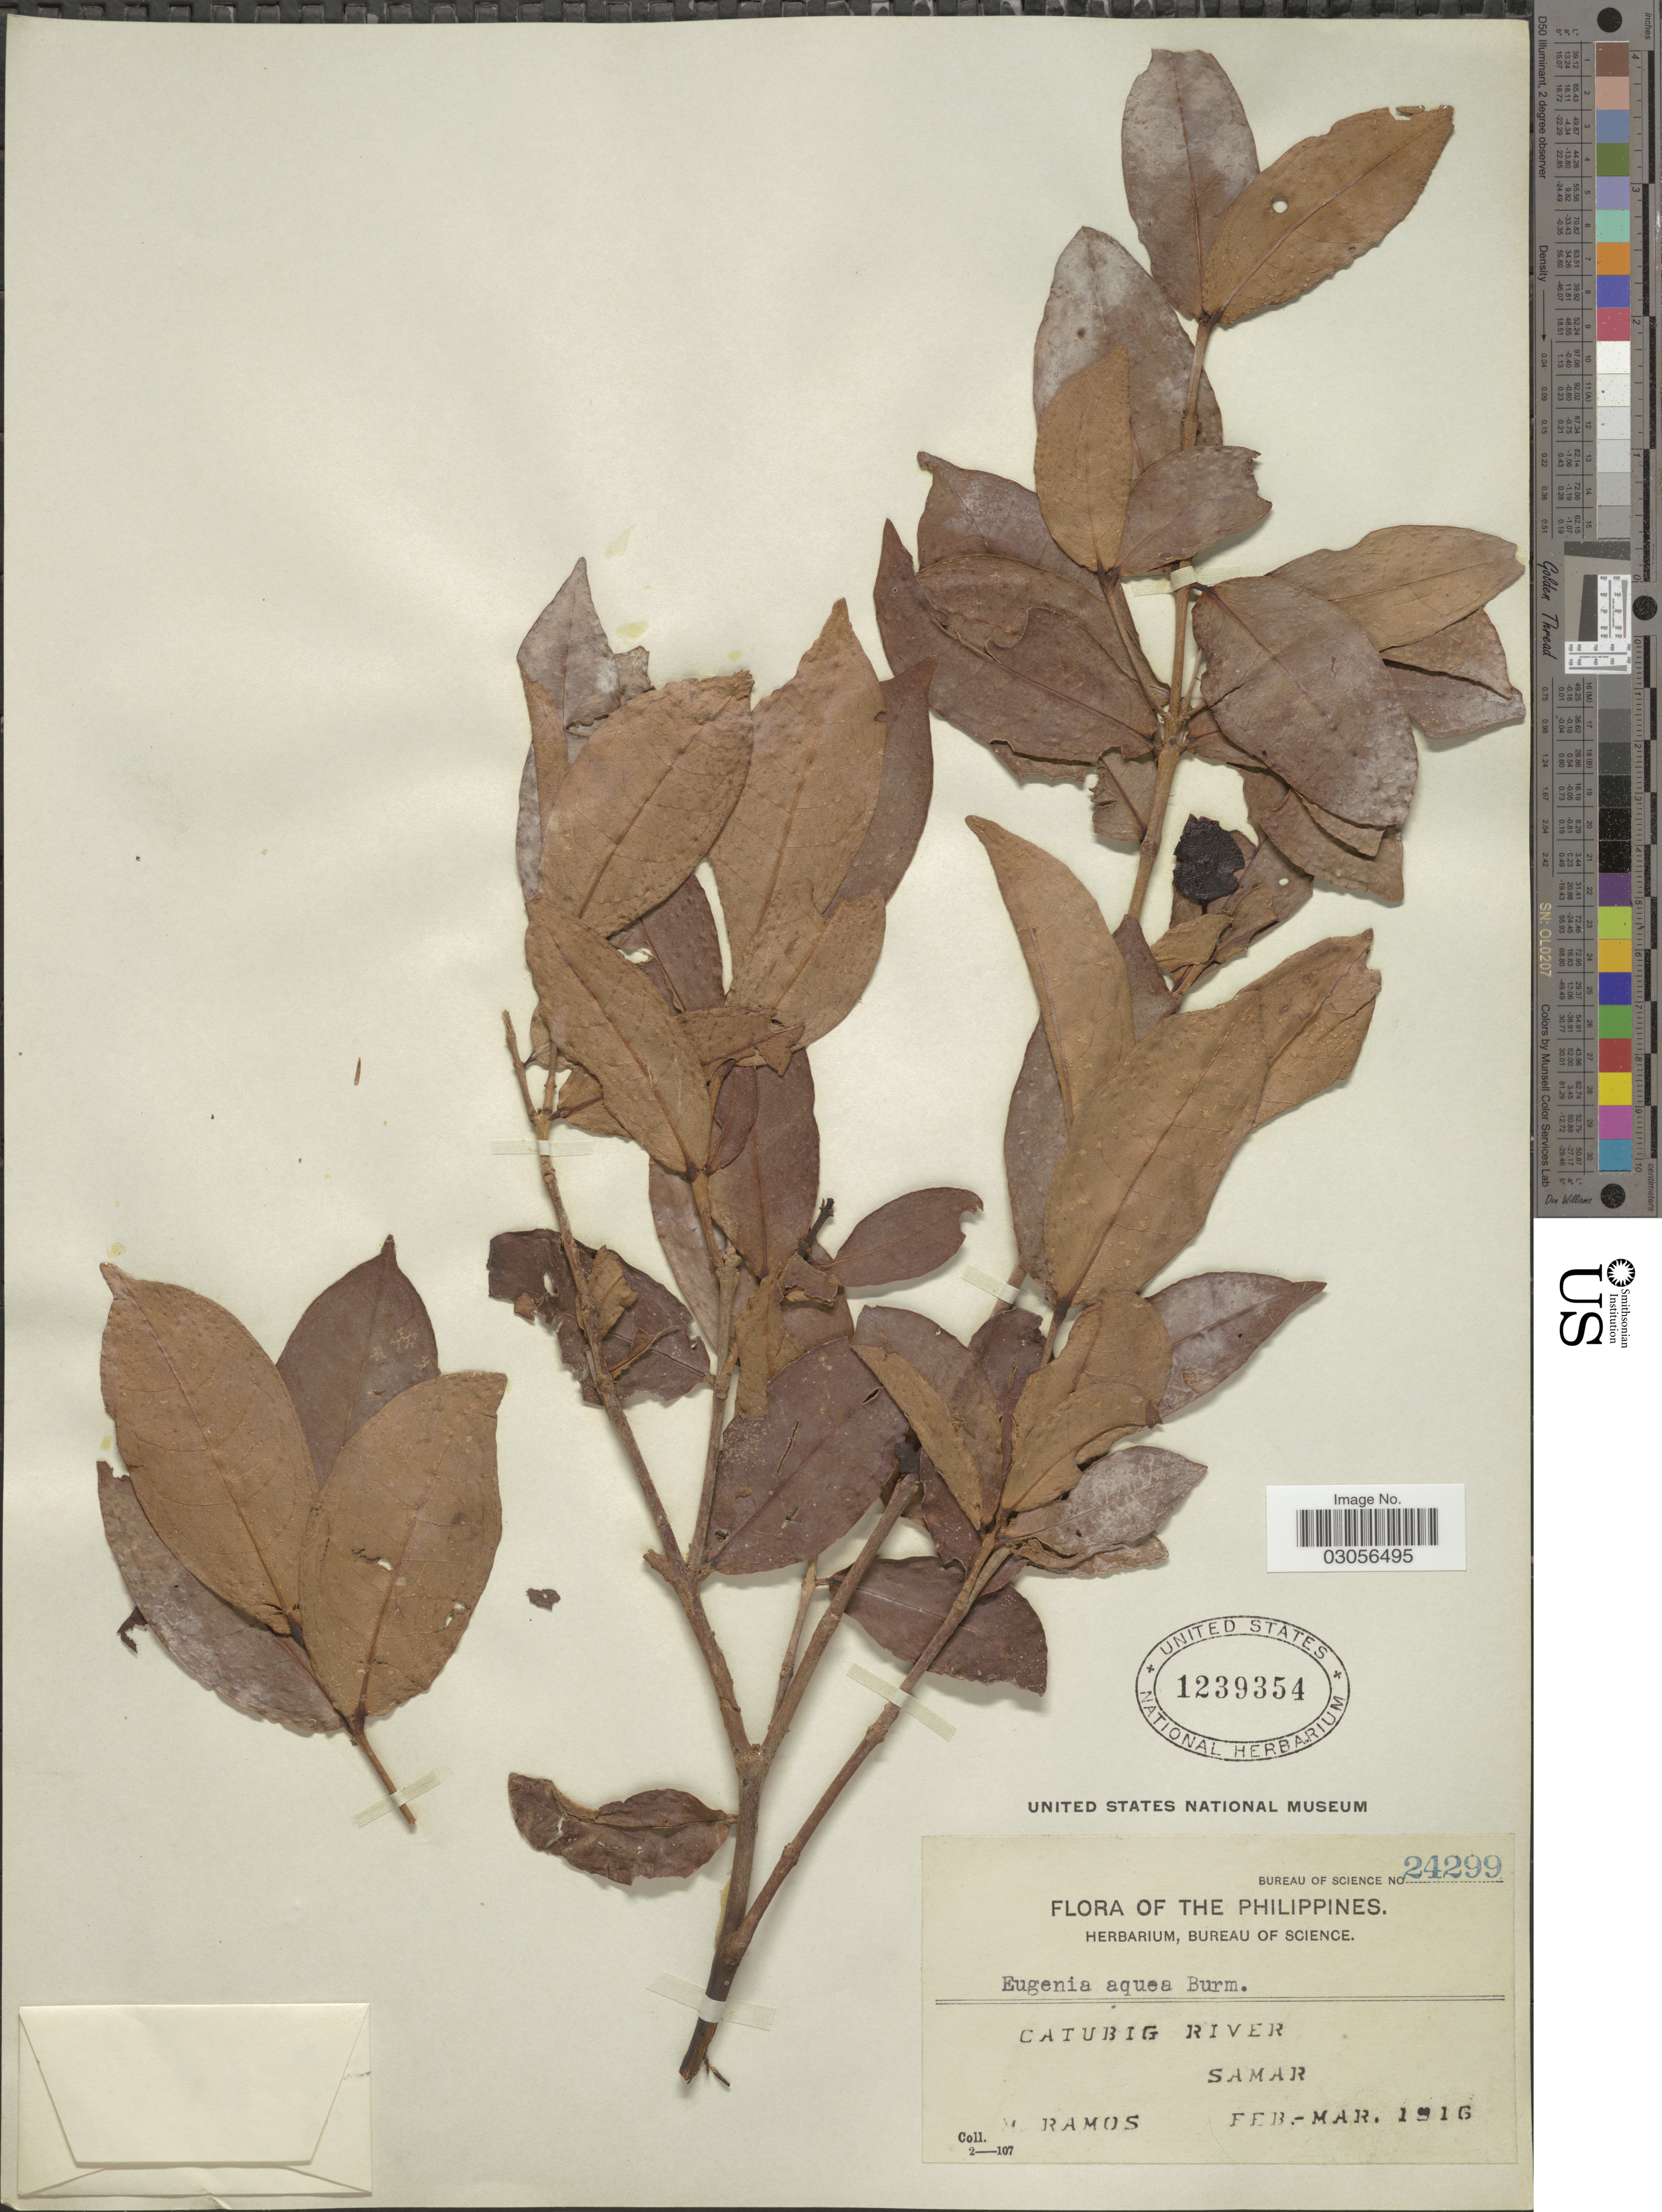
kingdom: Plantae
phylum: Tracheophyta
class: Magnoliopsida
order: Myrtales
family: Myrtaceae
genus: Syzygium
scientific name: Syzygium aqueum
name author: (Burm. f.) Altson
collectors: M. Ramos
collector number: Bureau of science 24299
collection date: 1916-02/1916-03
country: Philippines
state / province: Eastern Visayas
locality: Catubig River, Samar.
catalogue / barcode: US 1239354